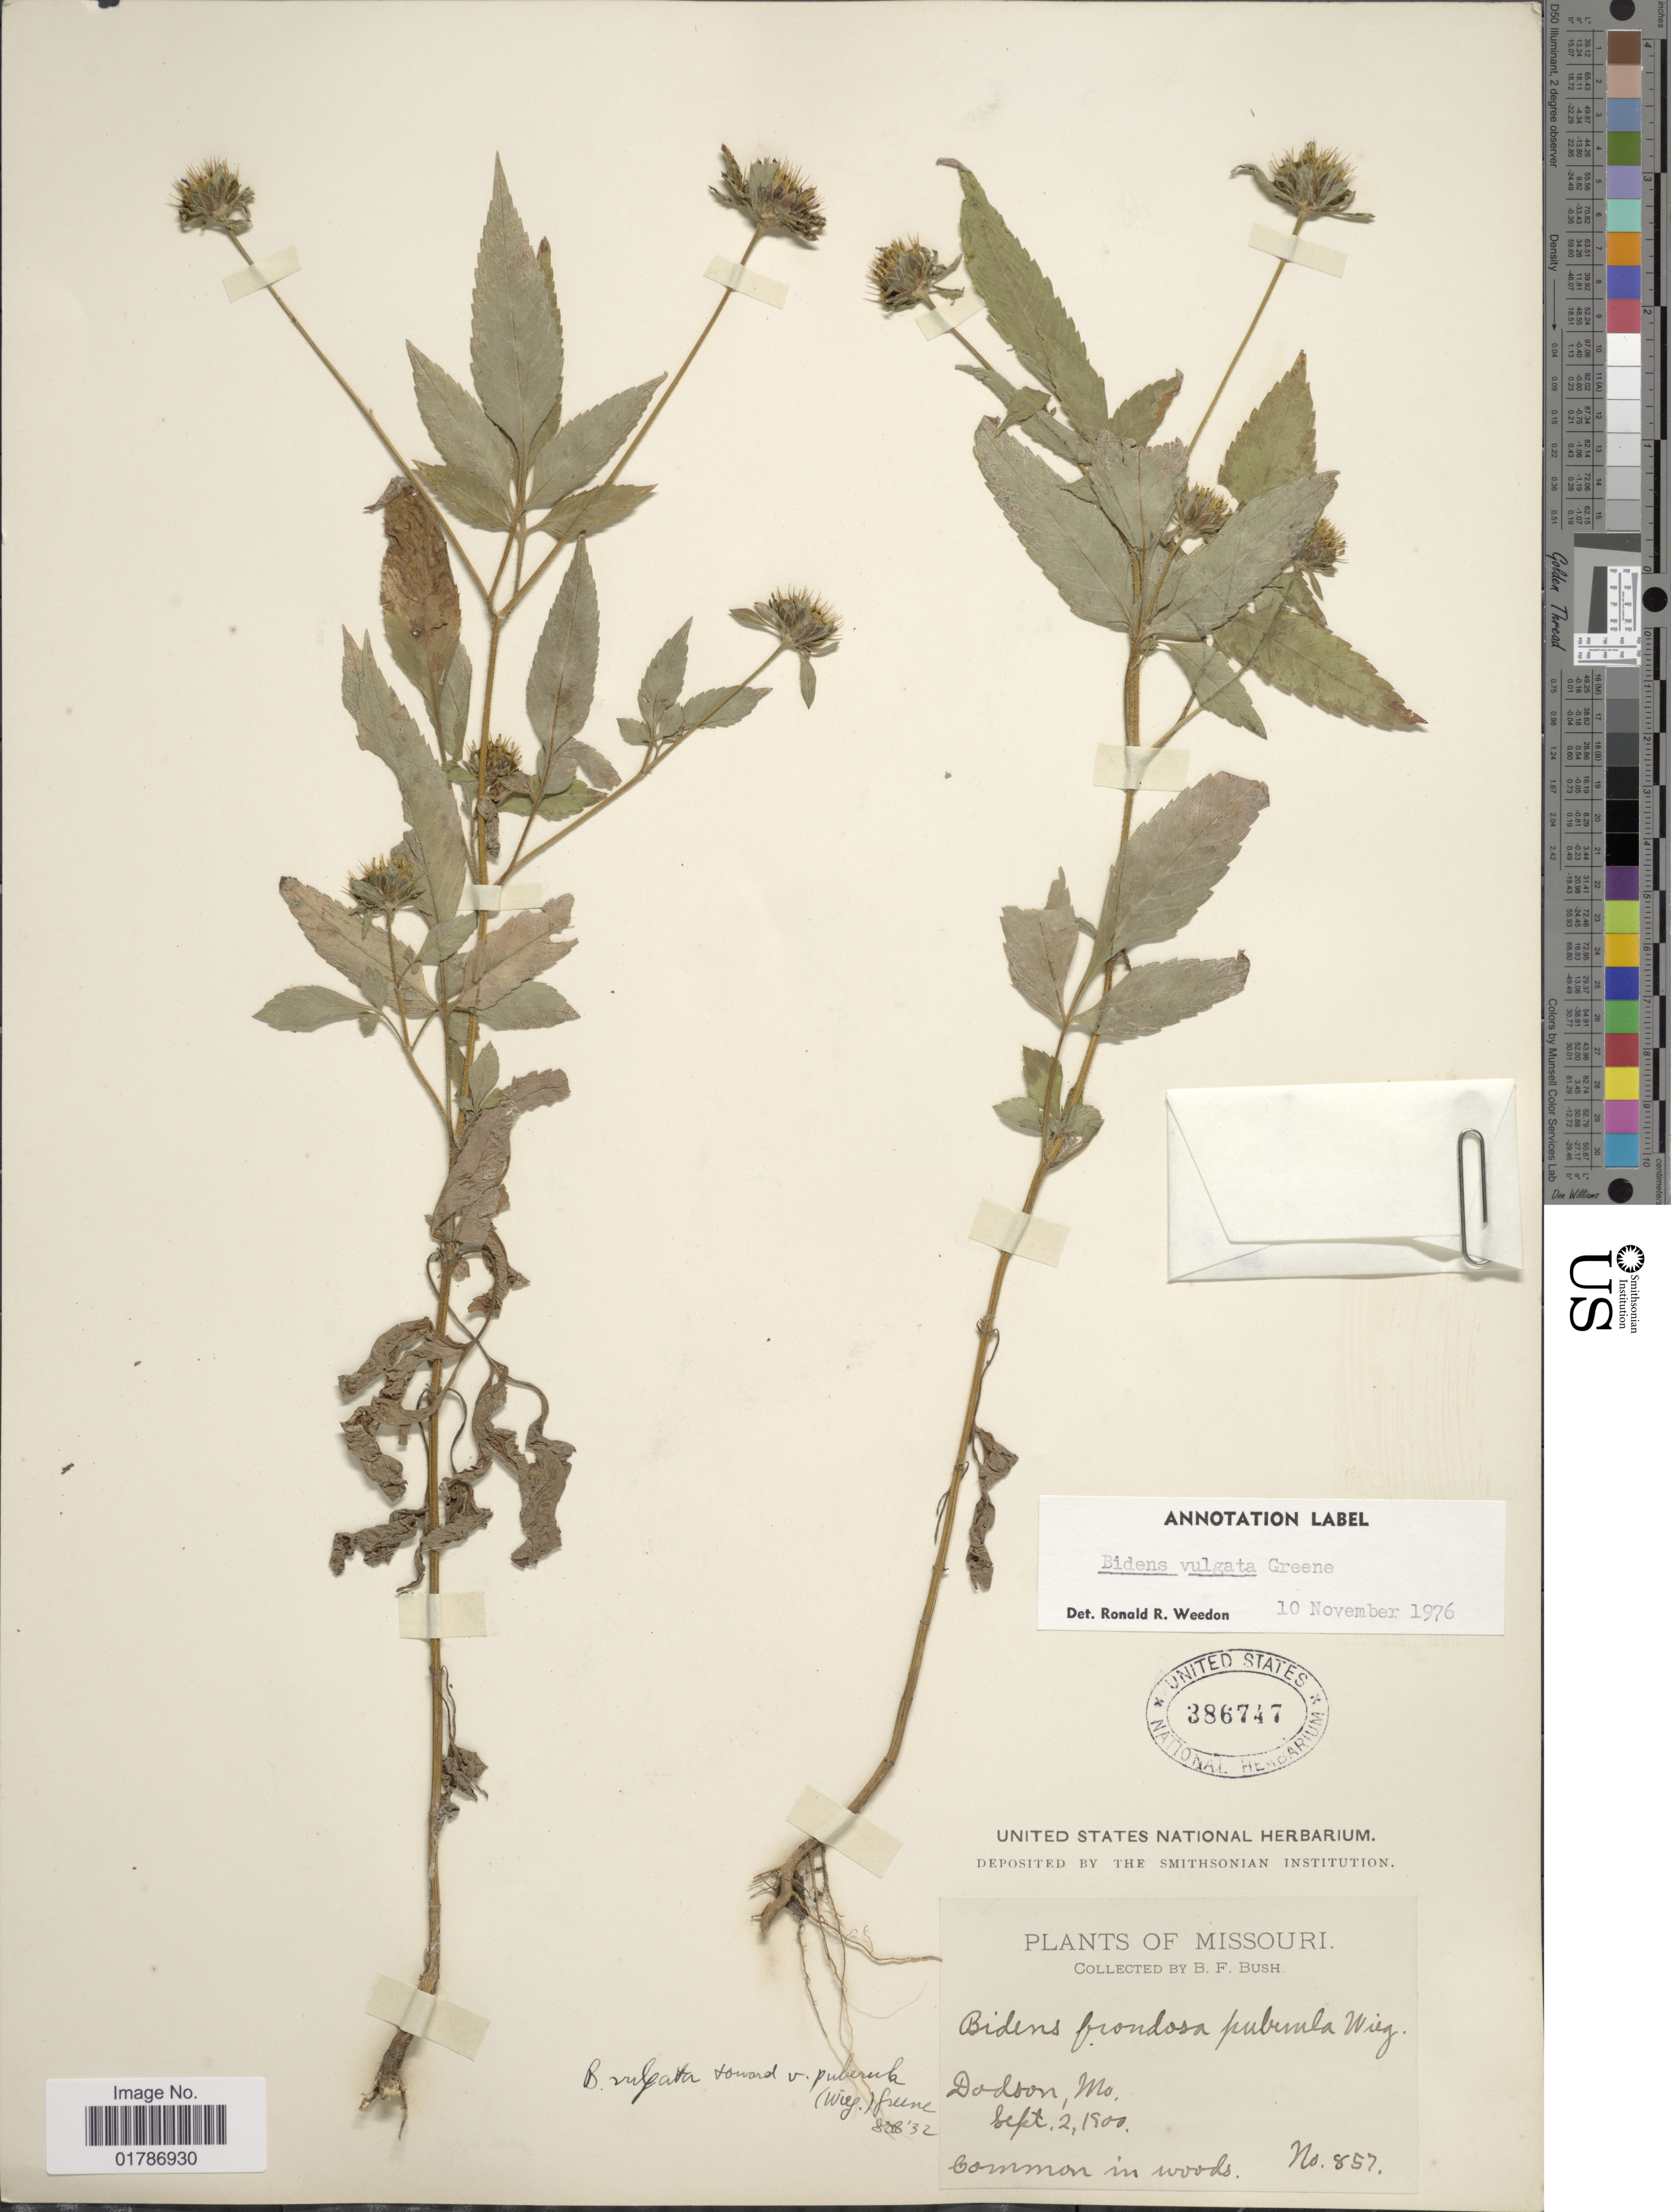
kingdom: Plantae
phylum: Tracheophyta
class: Magnoliopsida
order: Asterales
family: Asteraceae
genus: Bidens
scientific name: Bidens vulgata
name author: Greene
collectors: B. F. Bush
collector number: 857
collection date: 1900-09-02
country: United States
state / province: Missouri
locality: Dodson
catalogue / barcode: US 386747